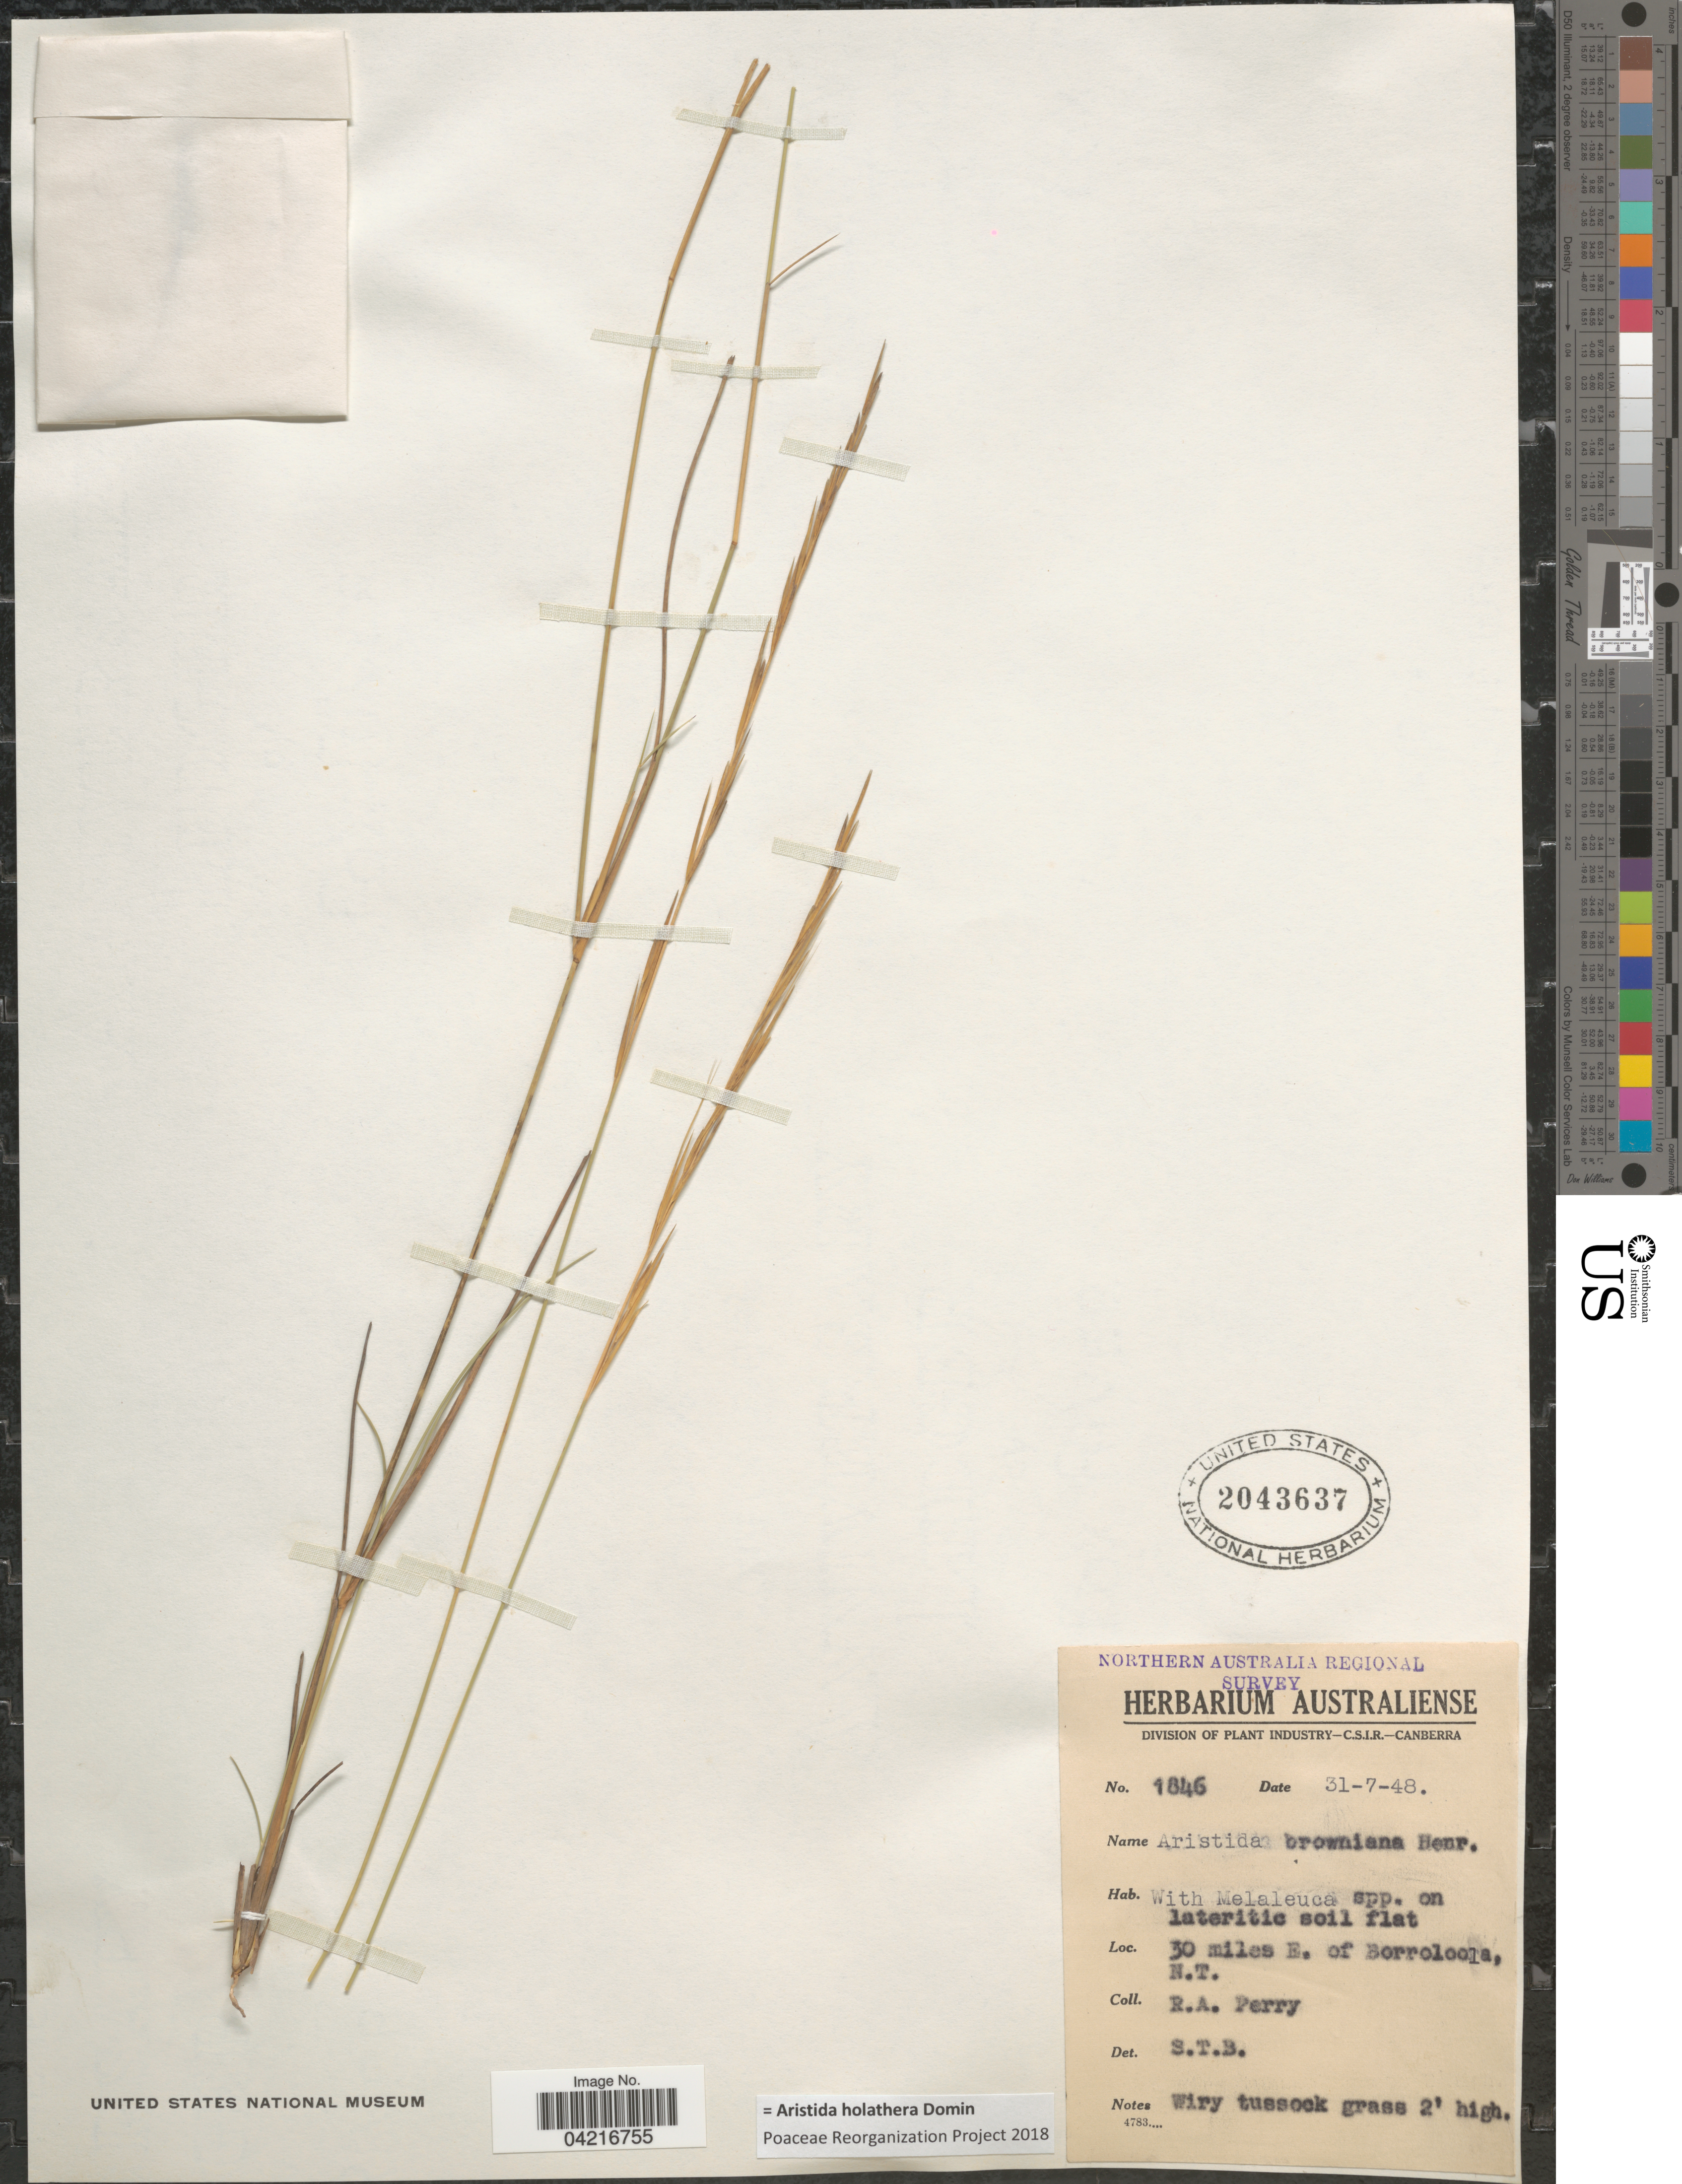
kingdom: Plantae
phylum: Tracheophyta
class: Liliopsida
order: Poales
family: Poaceae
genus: Aristida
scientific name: Aristida holathera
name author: Domin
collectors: Perry, R. A.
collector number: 1846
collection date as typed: Transcribed d/m/y: 31/7/48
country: Australia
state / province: Northern Territory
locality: Northern Australia Regional Survey. 30 miles E. of Borroloola, N.T.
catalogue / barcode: US 2043637